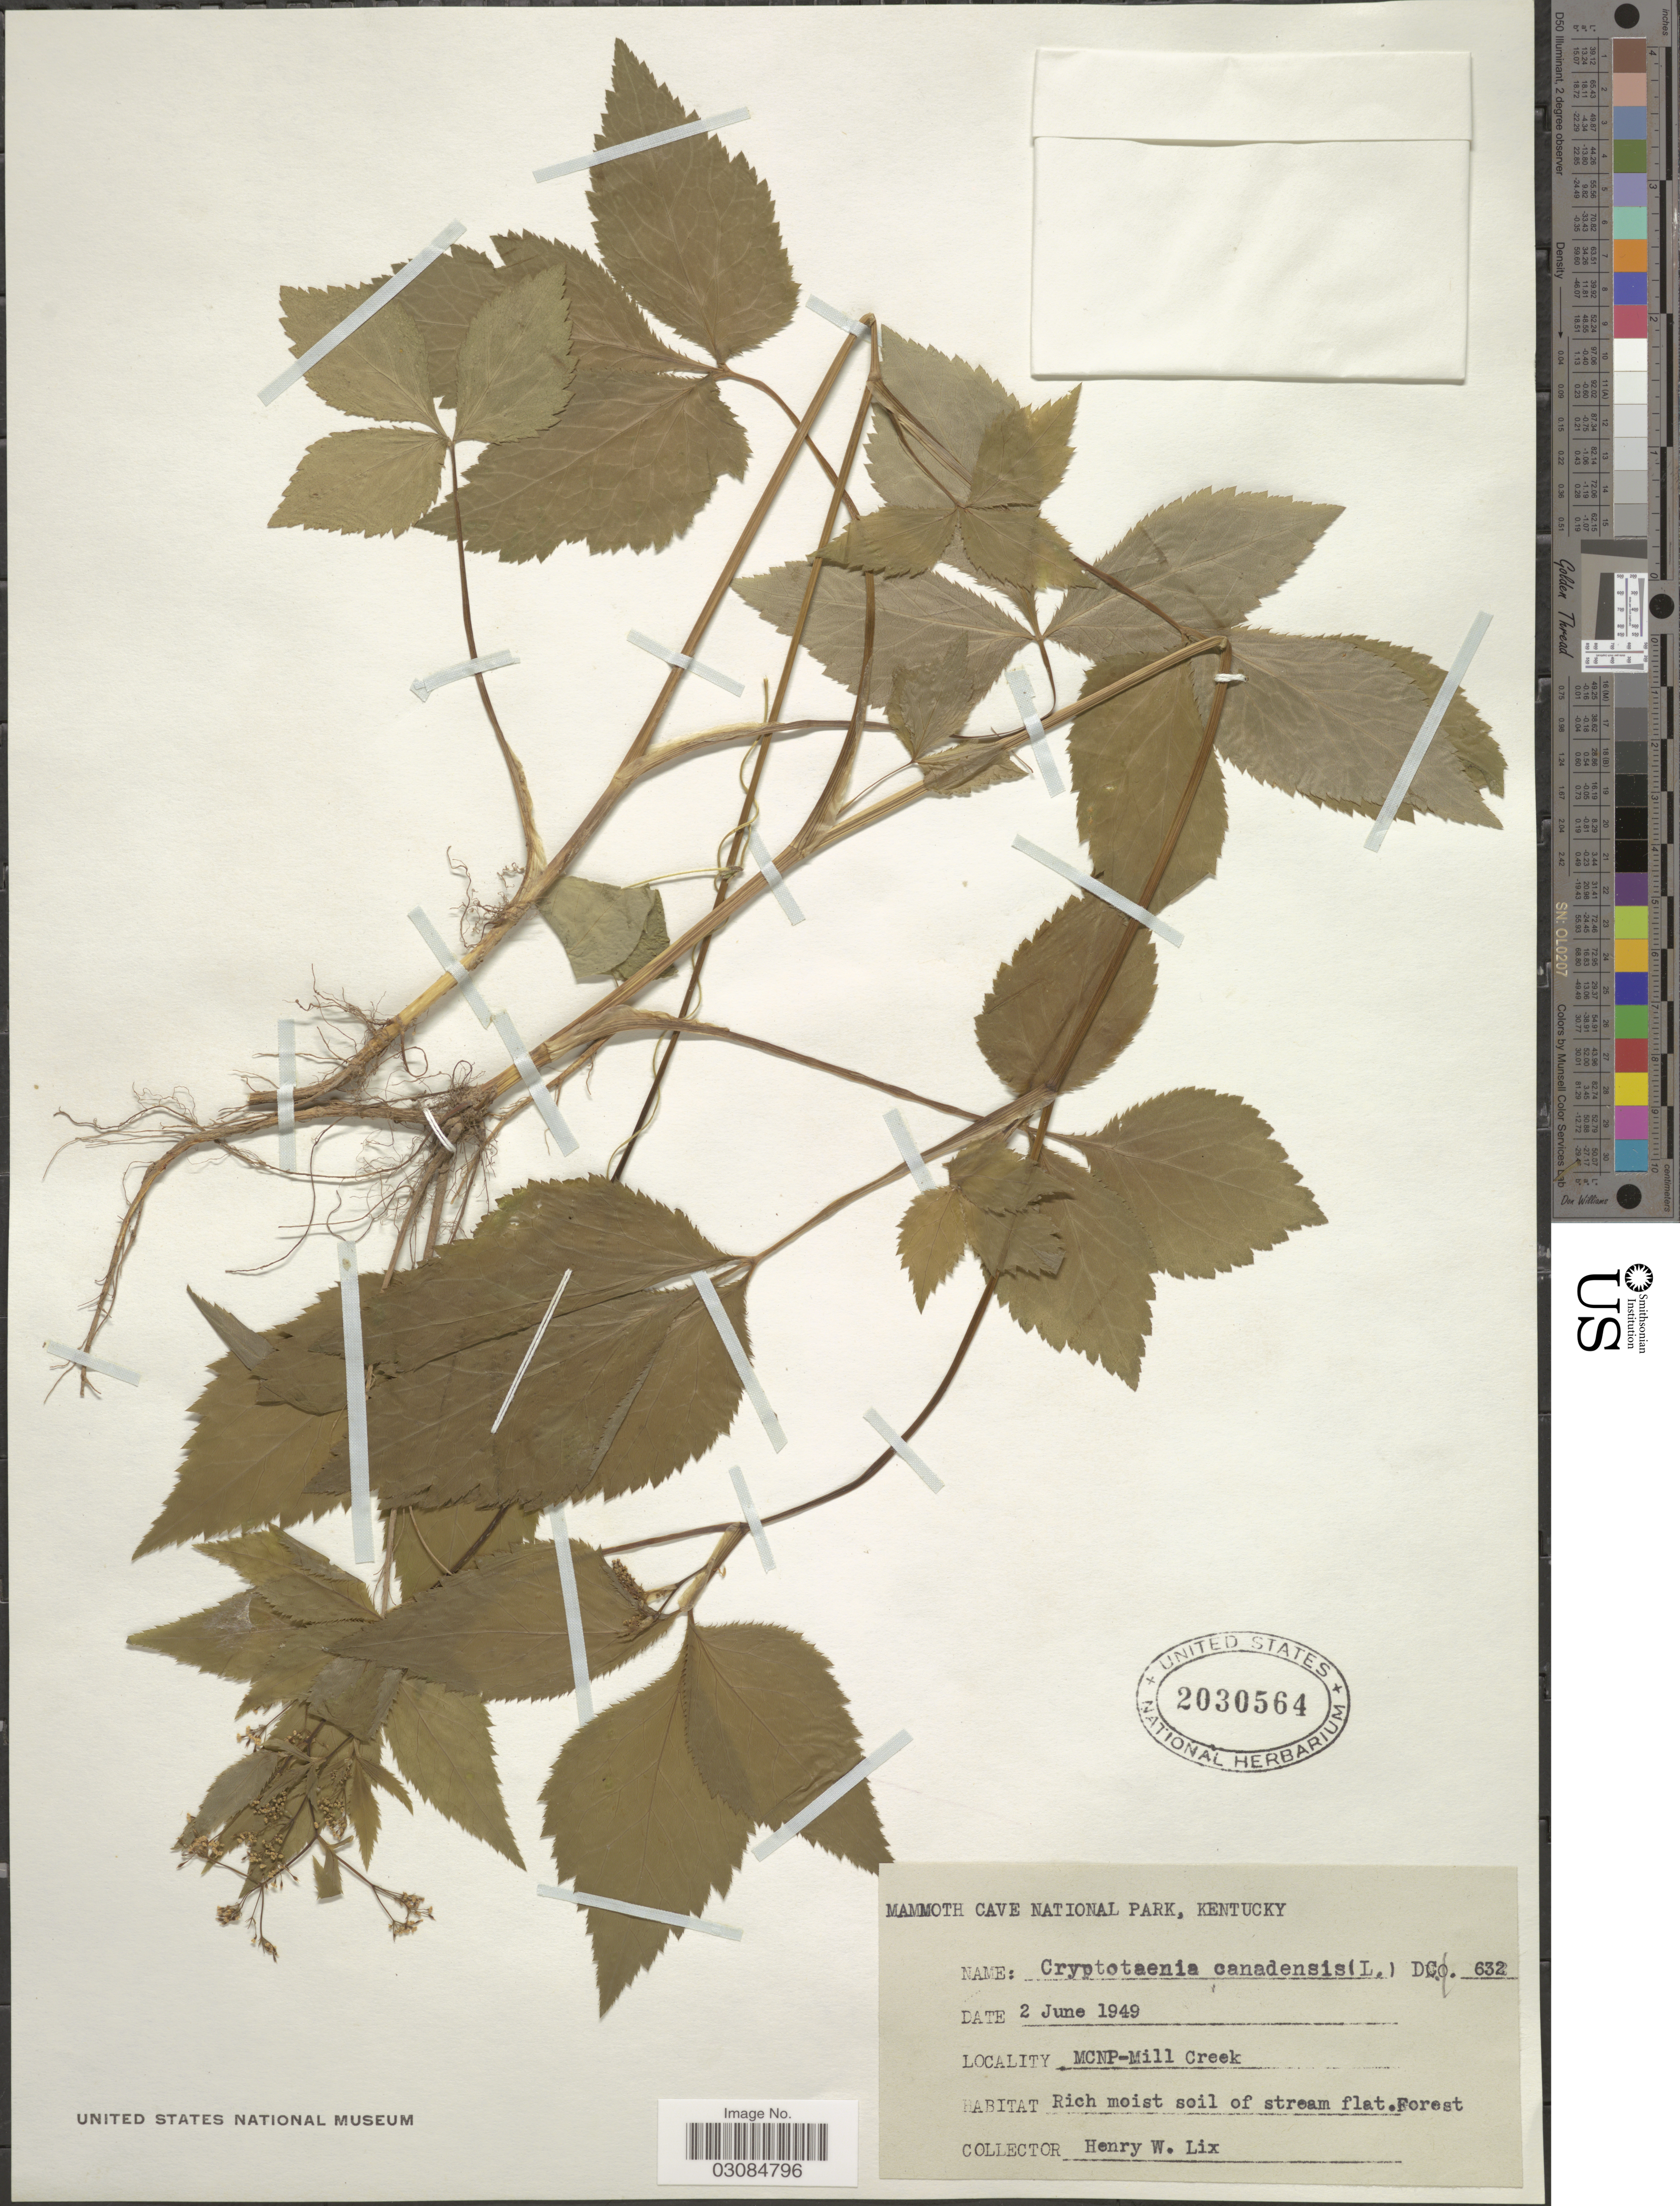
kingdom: Plantae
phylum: Tracheophyta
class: Magnoliopsida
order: Apiales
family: Apiaceae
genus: Cryptotaenia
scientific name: Cryptotaenia canadensis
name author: (L.) DC.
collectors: H. W. Lix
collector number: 632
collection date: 1949-06-02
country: United States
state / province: Kentucky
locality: Mammoth Cave National Park. MCNP-Mill Creek.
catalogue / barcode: US 2030564